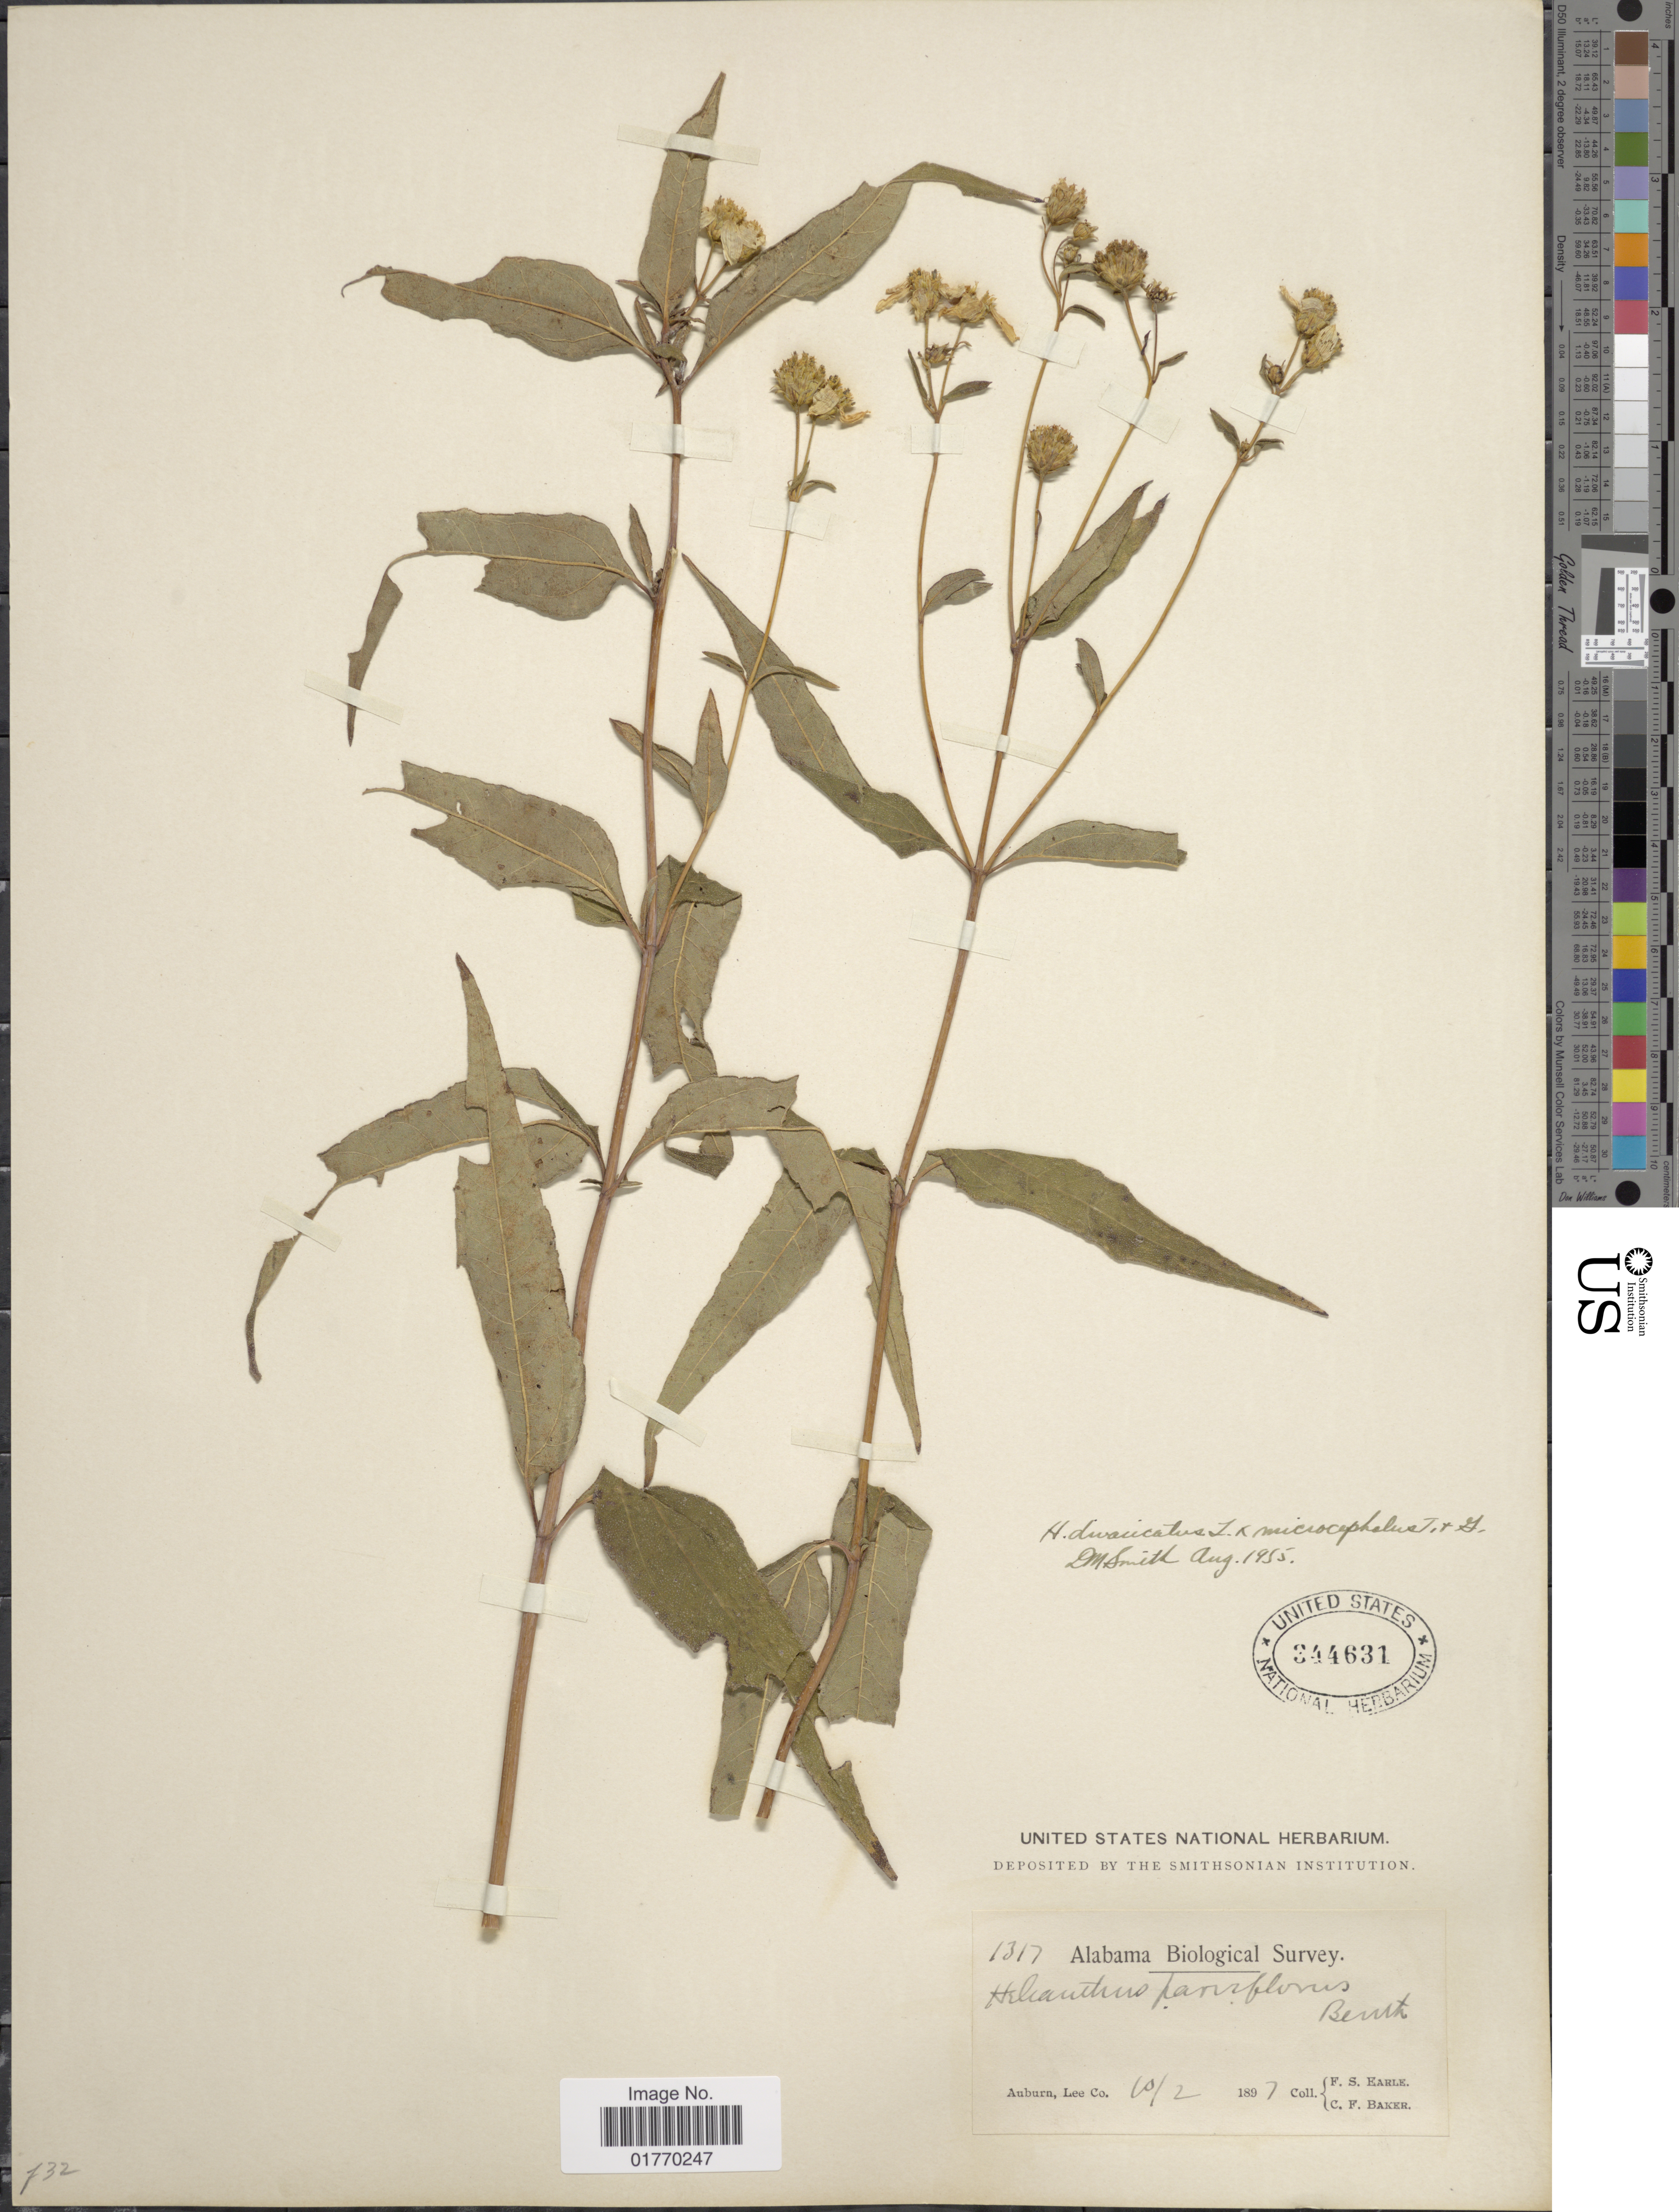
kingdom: Plantae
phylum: Tracheophyta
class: Magnoliopsida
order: Asterales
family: Asteraceae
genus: Helianthus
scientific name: Helianthus divaricatus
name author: L.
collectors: F. S. Earle & C. F. Baker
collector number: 1317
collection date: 1897-10-02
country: United States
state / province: Alabama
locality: Auburn, Lee Co.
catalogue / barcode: US 344631